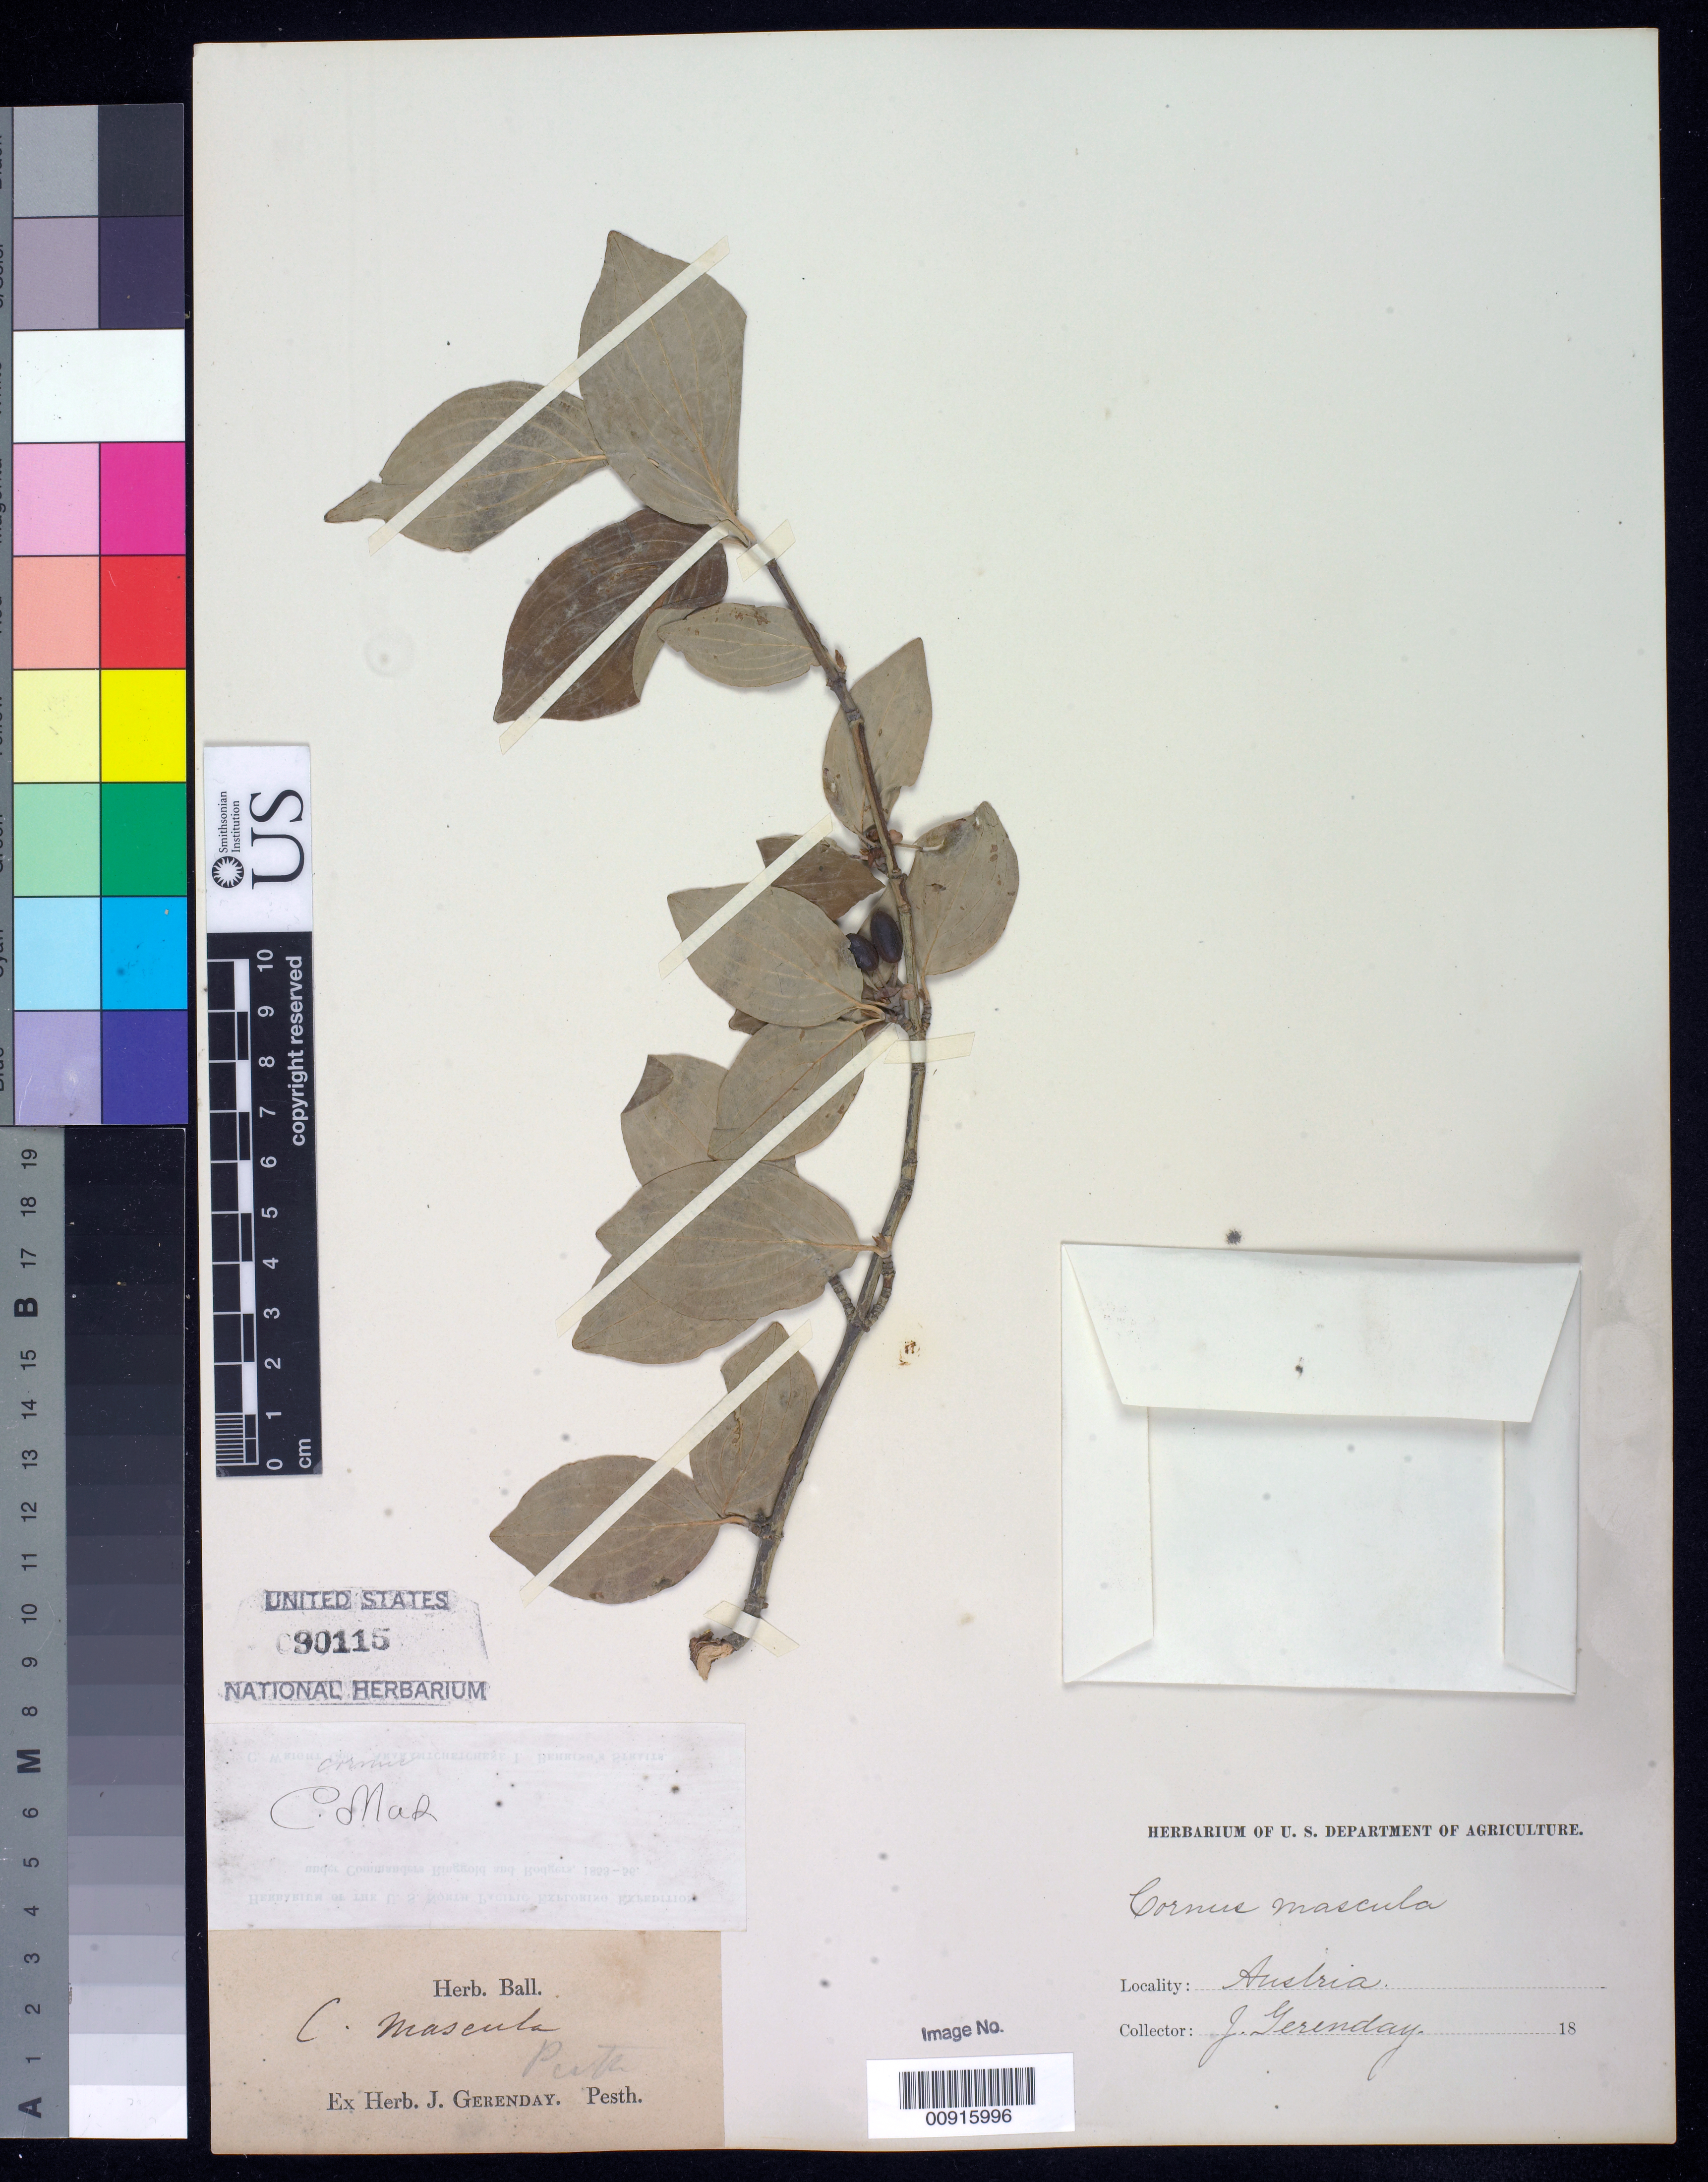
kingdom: Plantae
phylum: Tracheophyta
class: Magnoliopsida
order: Cornales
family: Cornaceae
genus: Cornus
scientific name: Cornus mas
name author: L.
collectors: J. Gerenday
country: Austria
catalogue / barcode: US 90115